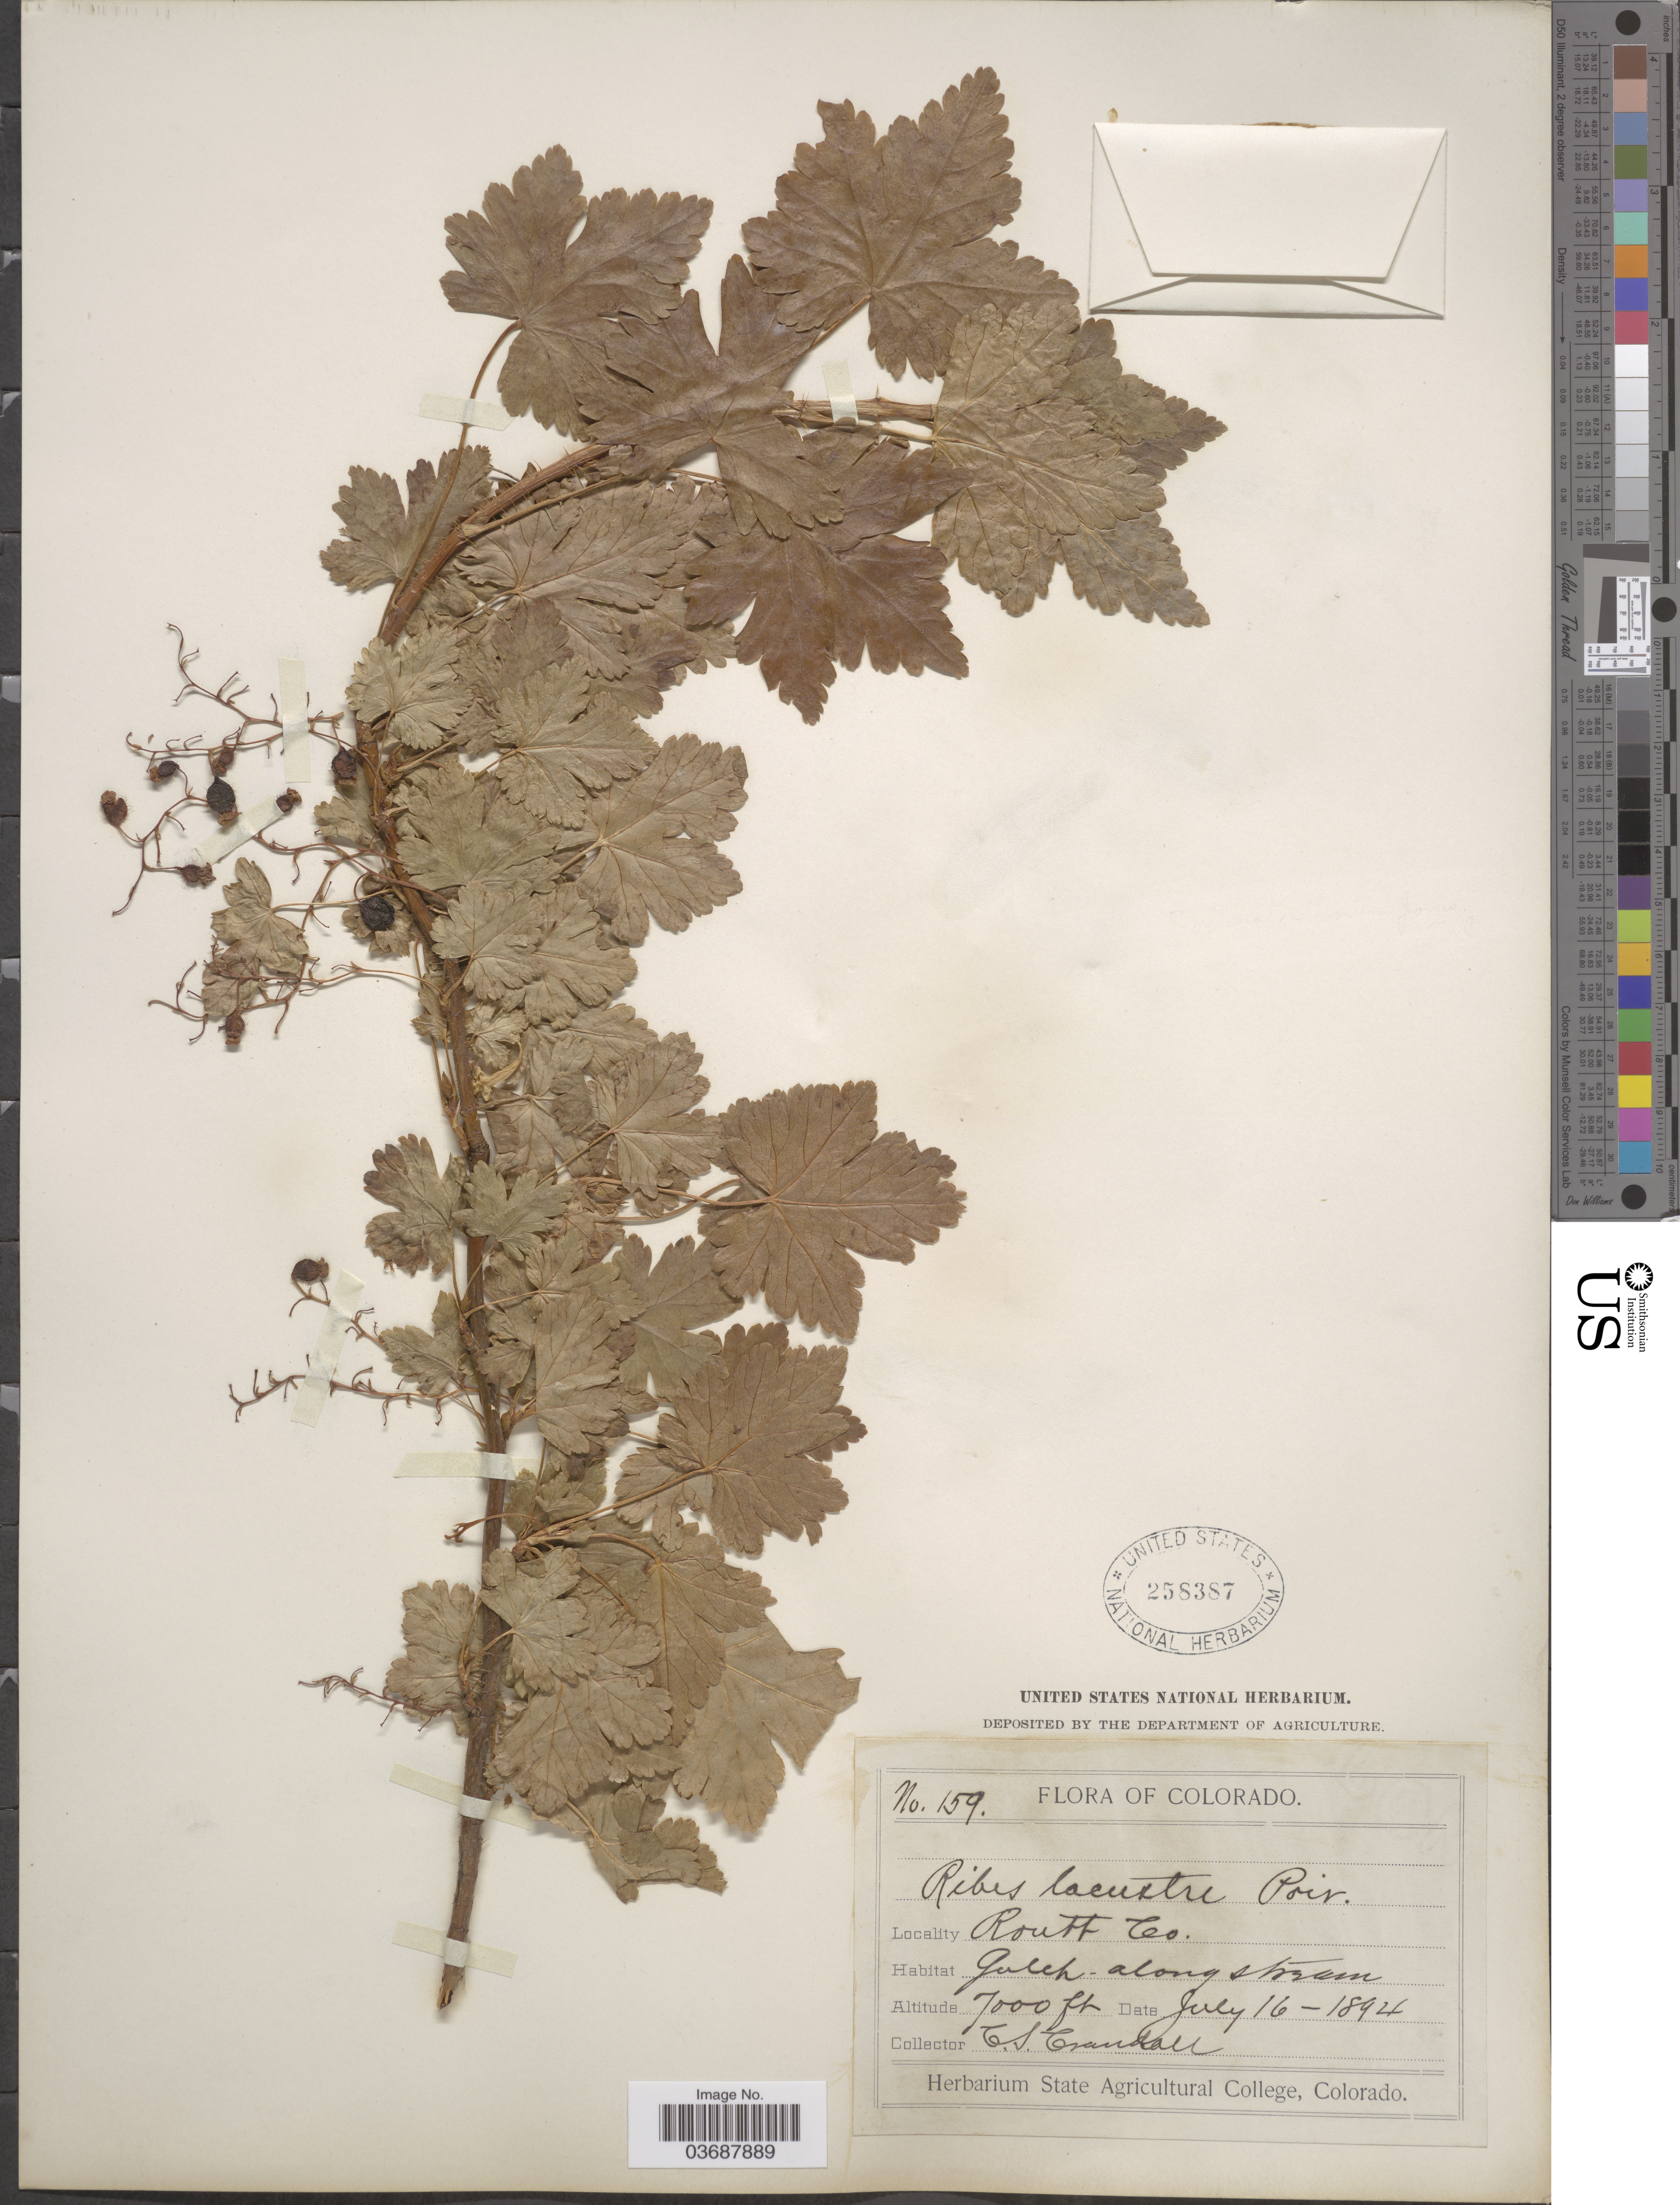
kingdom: Plantae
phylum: Tracheophyta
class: Magnoliopsida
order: Saxifragales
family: Grossulariaceae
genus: Ribes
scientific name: Ribes lacustre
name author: (Pers.) Poir.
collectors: C. Crandall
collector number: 159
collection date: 1894-07-16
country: United States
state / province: Colorado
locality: Routt Co.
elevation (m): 2134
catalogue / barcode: US 258387